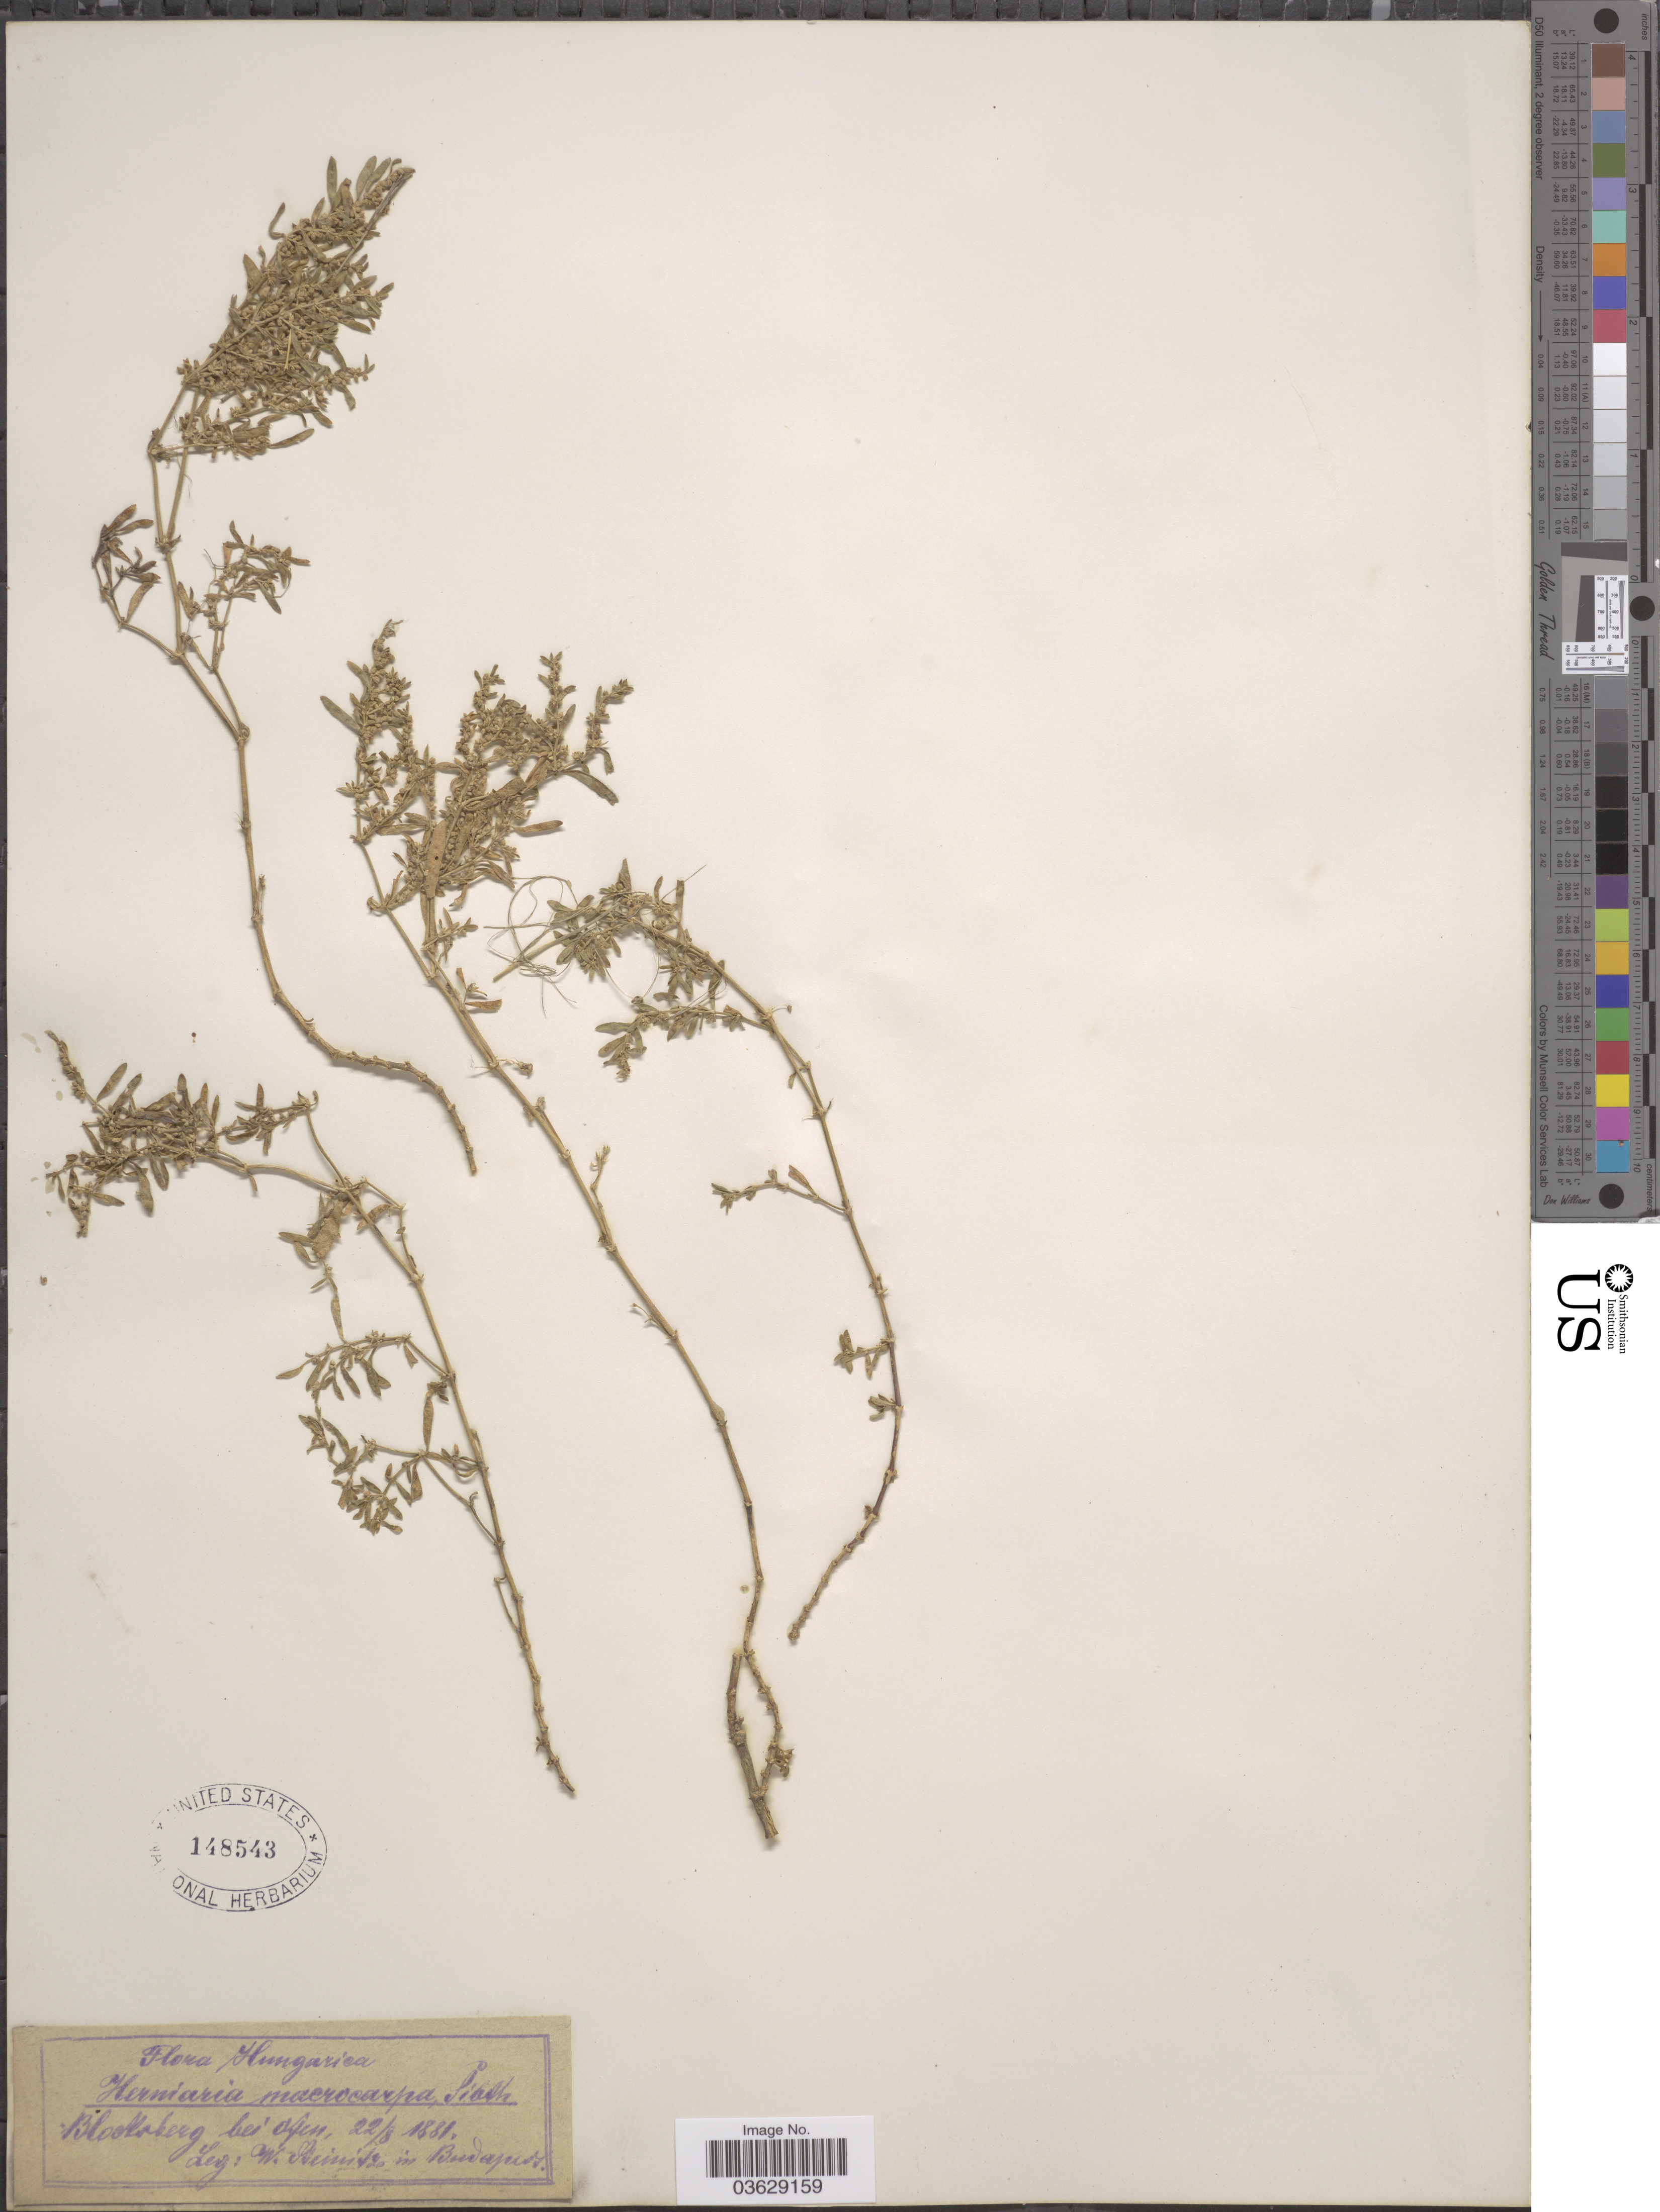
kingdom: Plantae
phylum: Tracheophyta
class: Magnoliopsida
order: Caryophyllales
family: Caryophyllaceae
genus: Herniaria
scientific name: Herniaria incana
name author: Lam.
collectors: W. Steinitz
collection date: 1881-08-22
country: Hungary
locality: Hungarica. Blootsberg [interpreted] bei Apen [interpreted].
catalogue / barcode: US 148543